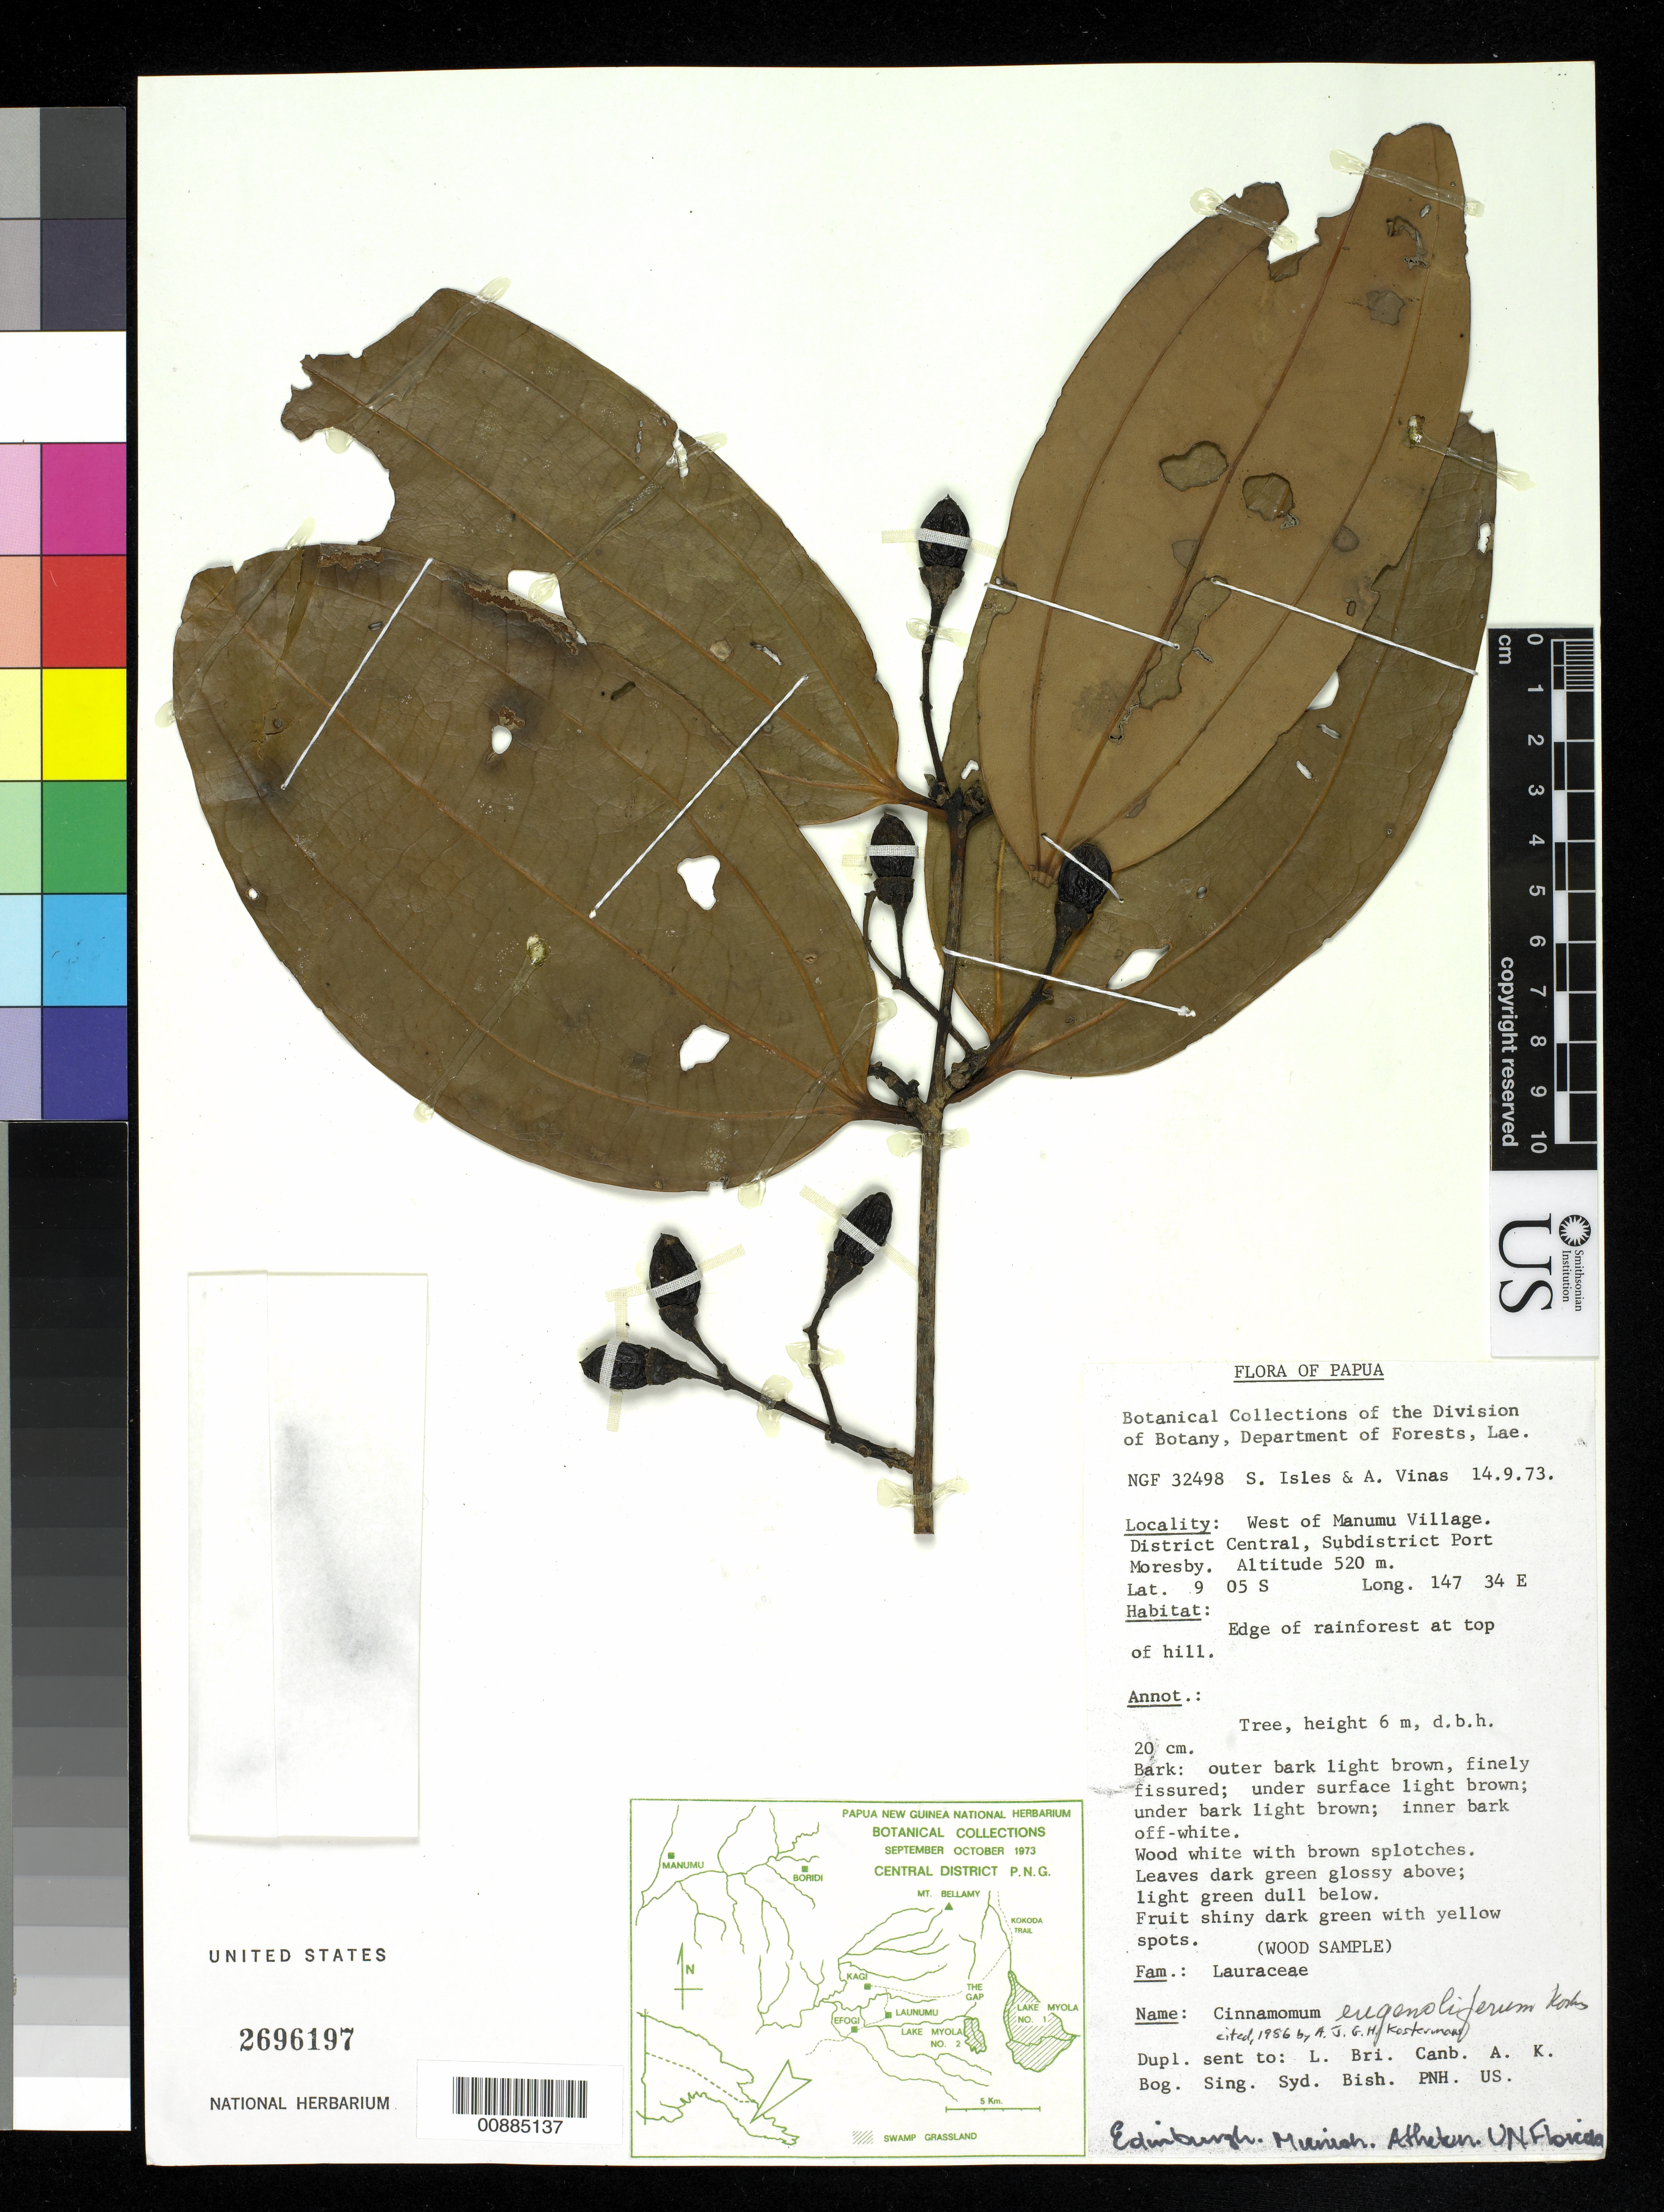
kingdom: Plantae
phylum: Tracheophyta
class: Magnoliopsida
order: Laurales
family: Lauraceae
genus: Cinnamomum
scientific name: Cinnamomum eugenoliferum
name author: Kosterm.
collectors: R. Isles & A. Vinas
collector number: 32498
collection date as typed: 14 Sep 1973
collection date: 1973-09-14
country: Papua New Guinea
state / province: Central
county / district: Port Moresby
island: New Guinea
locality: West of Manumu Village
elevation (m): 520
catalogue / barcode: US 2696197